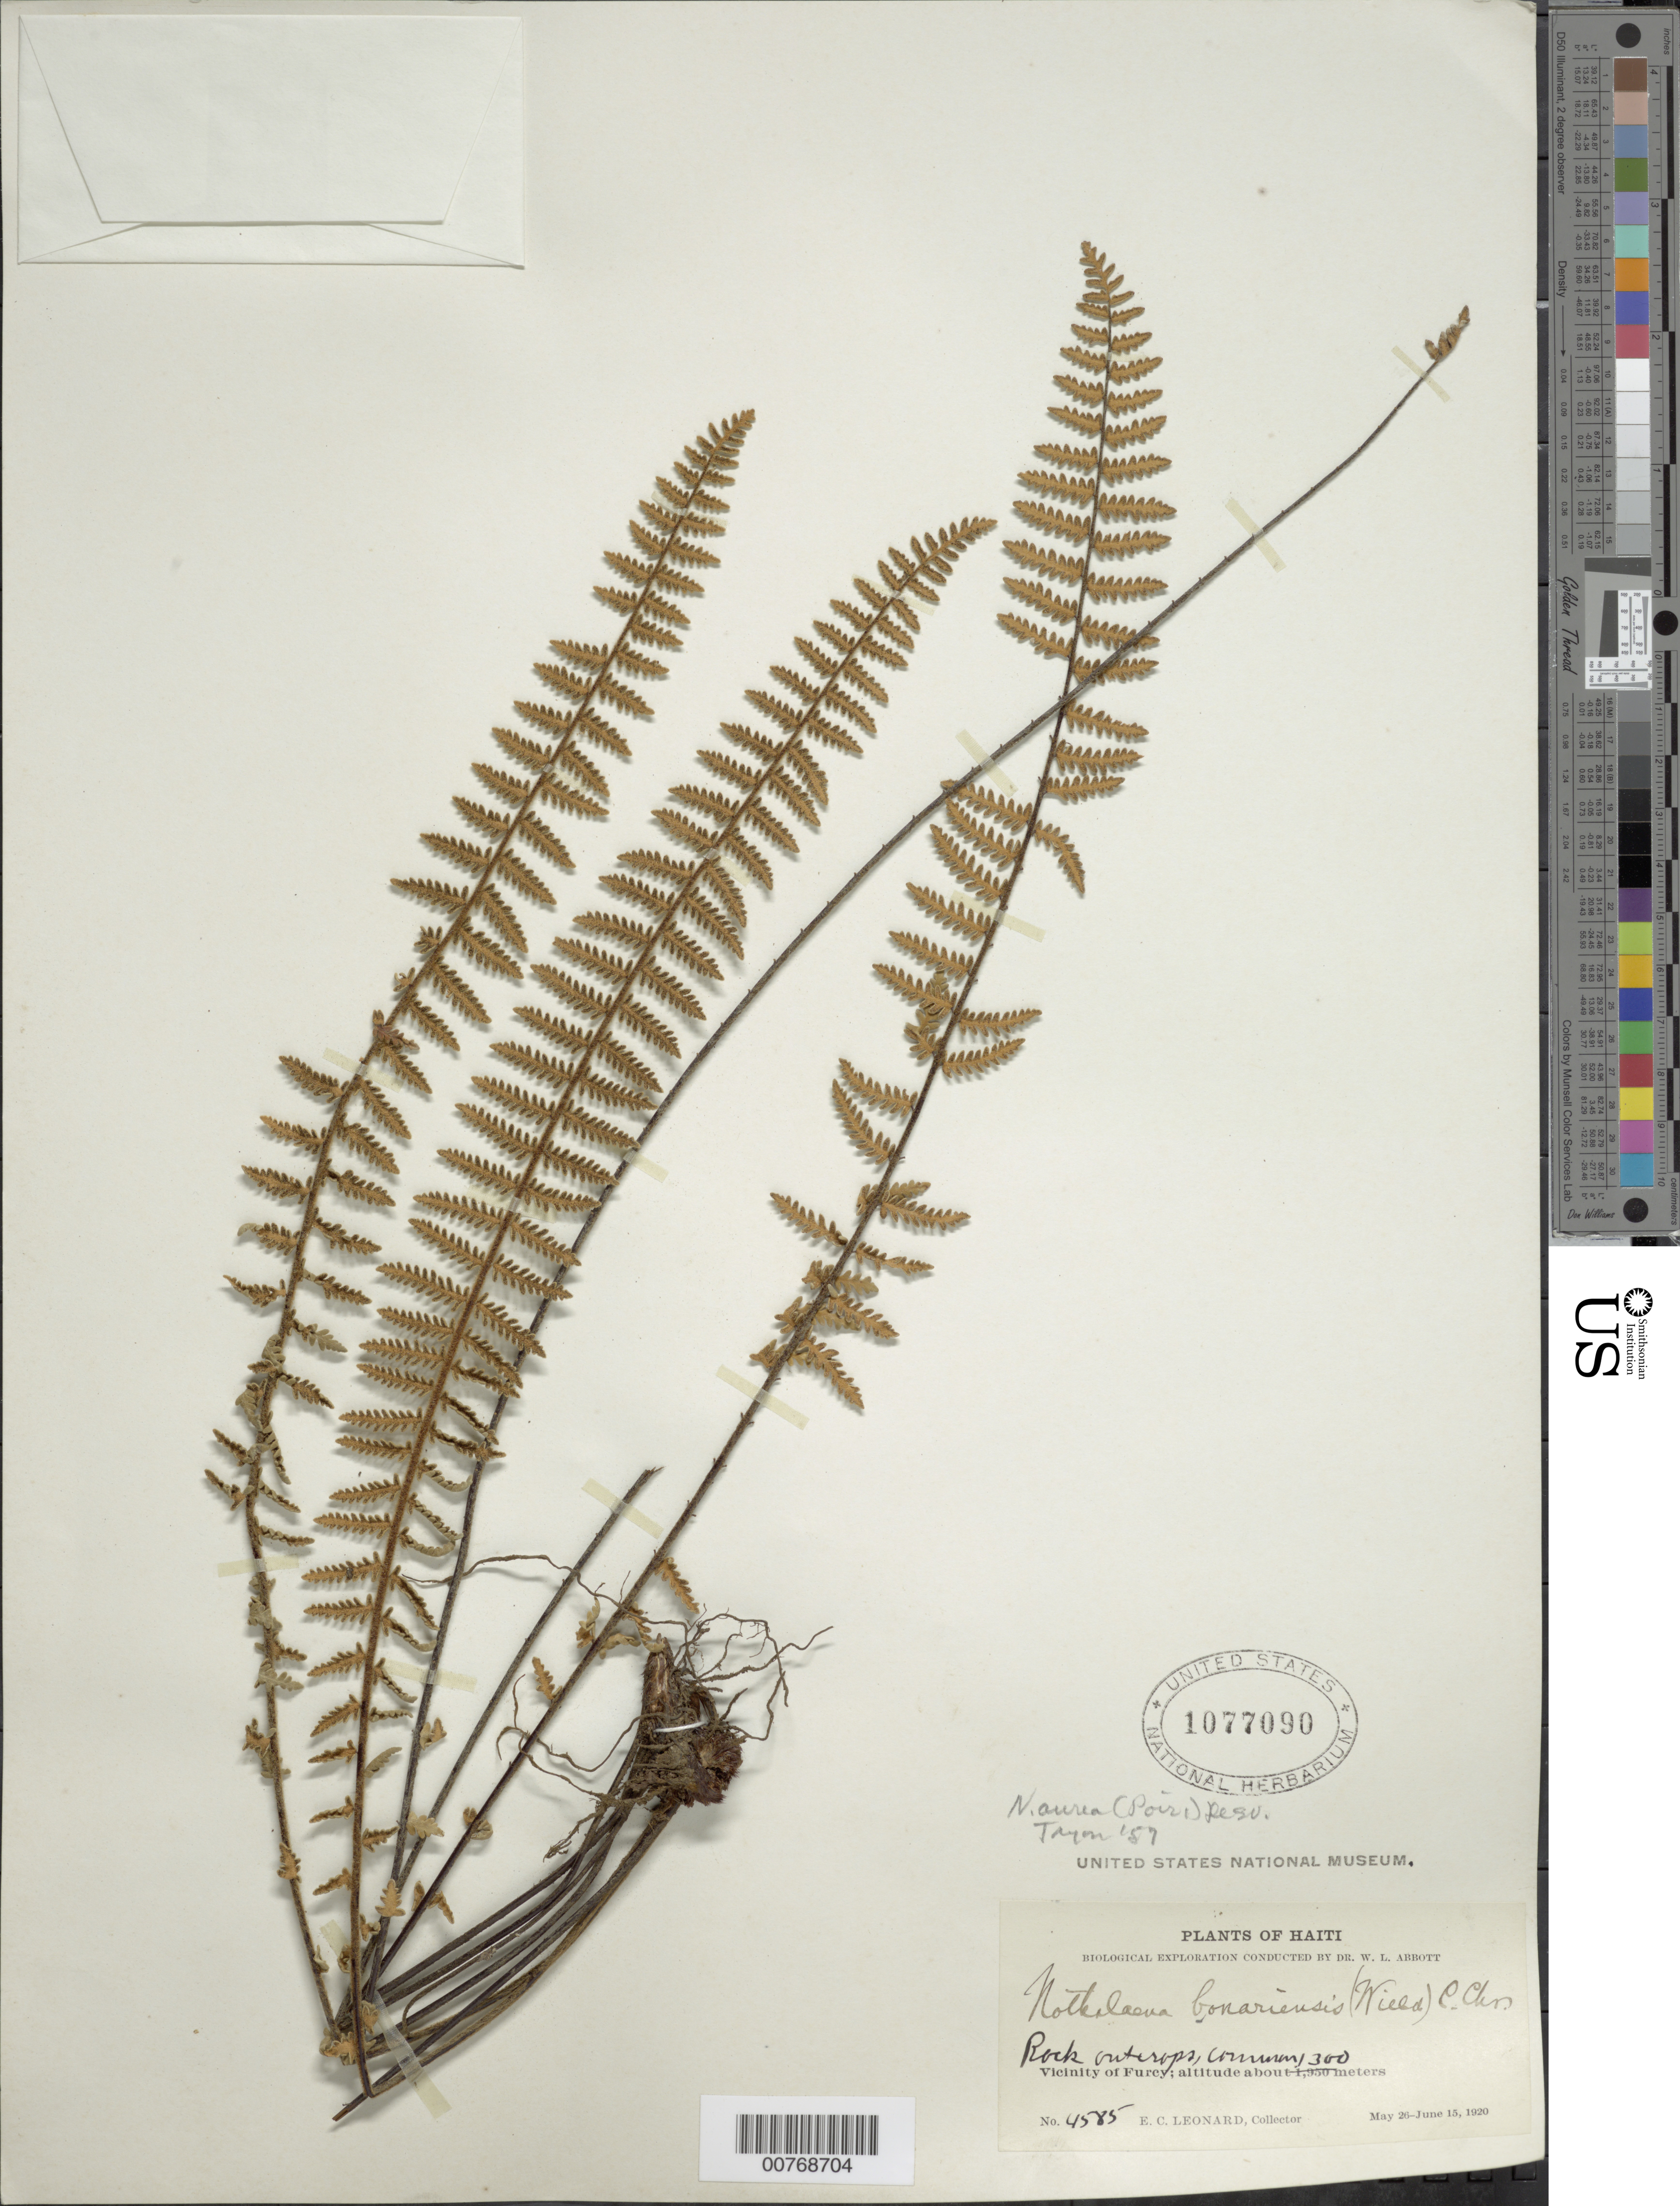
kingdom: Plantae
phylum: Tracheophyta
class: Polypodiopsida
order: Polypodiales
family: Pteridaceae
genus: Myriopteris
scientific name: Myriopteris aurea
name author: (Poir.) Grusz & Windham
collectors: E. C. Leonard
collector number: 4585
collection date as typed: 26 May 1920 15 Jun 1920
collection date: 1920-05-26/1920-06-15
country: Haiti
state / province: Ouest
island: Hispaniola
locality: Vicinity of Furcy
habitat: Rock outcrops, common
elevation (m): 1300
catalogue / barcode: US 1077090